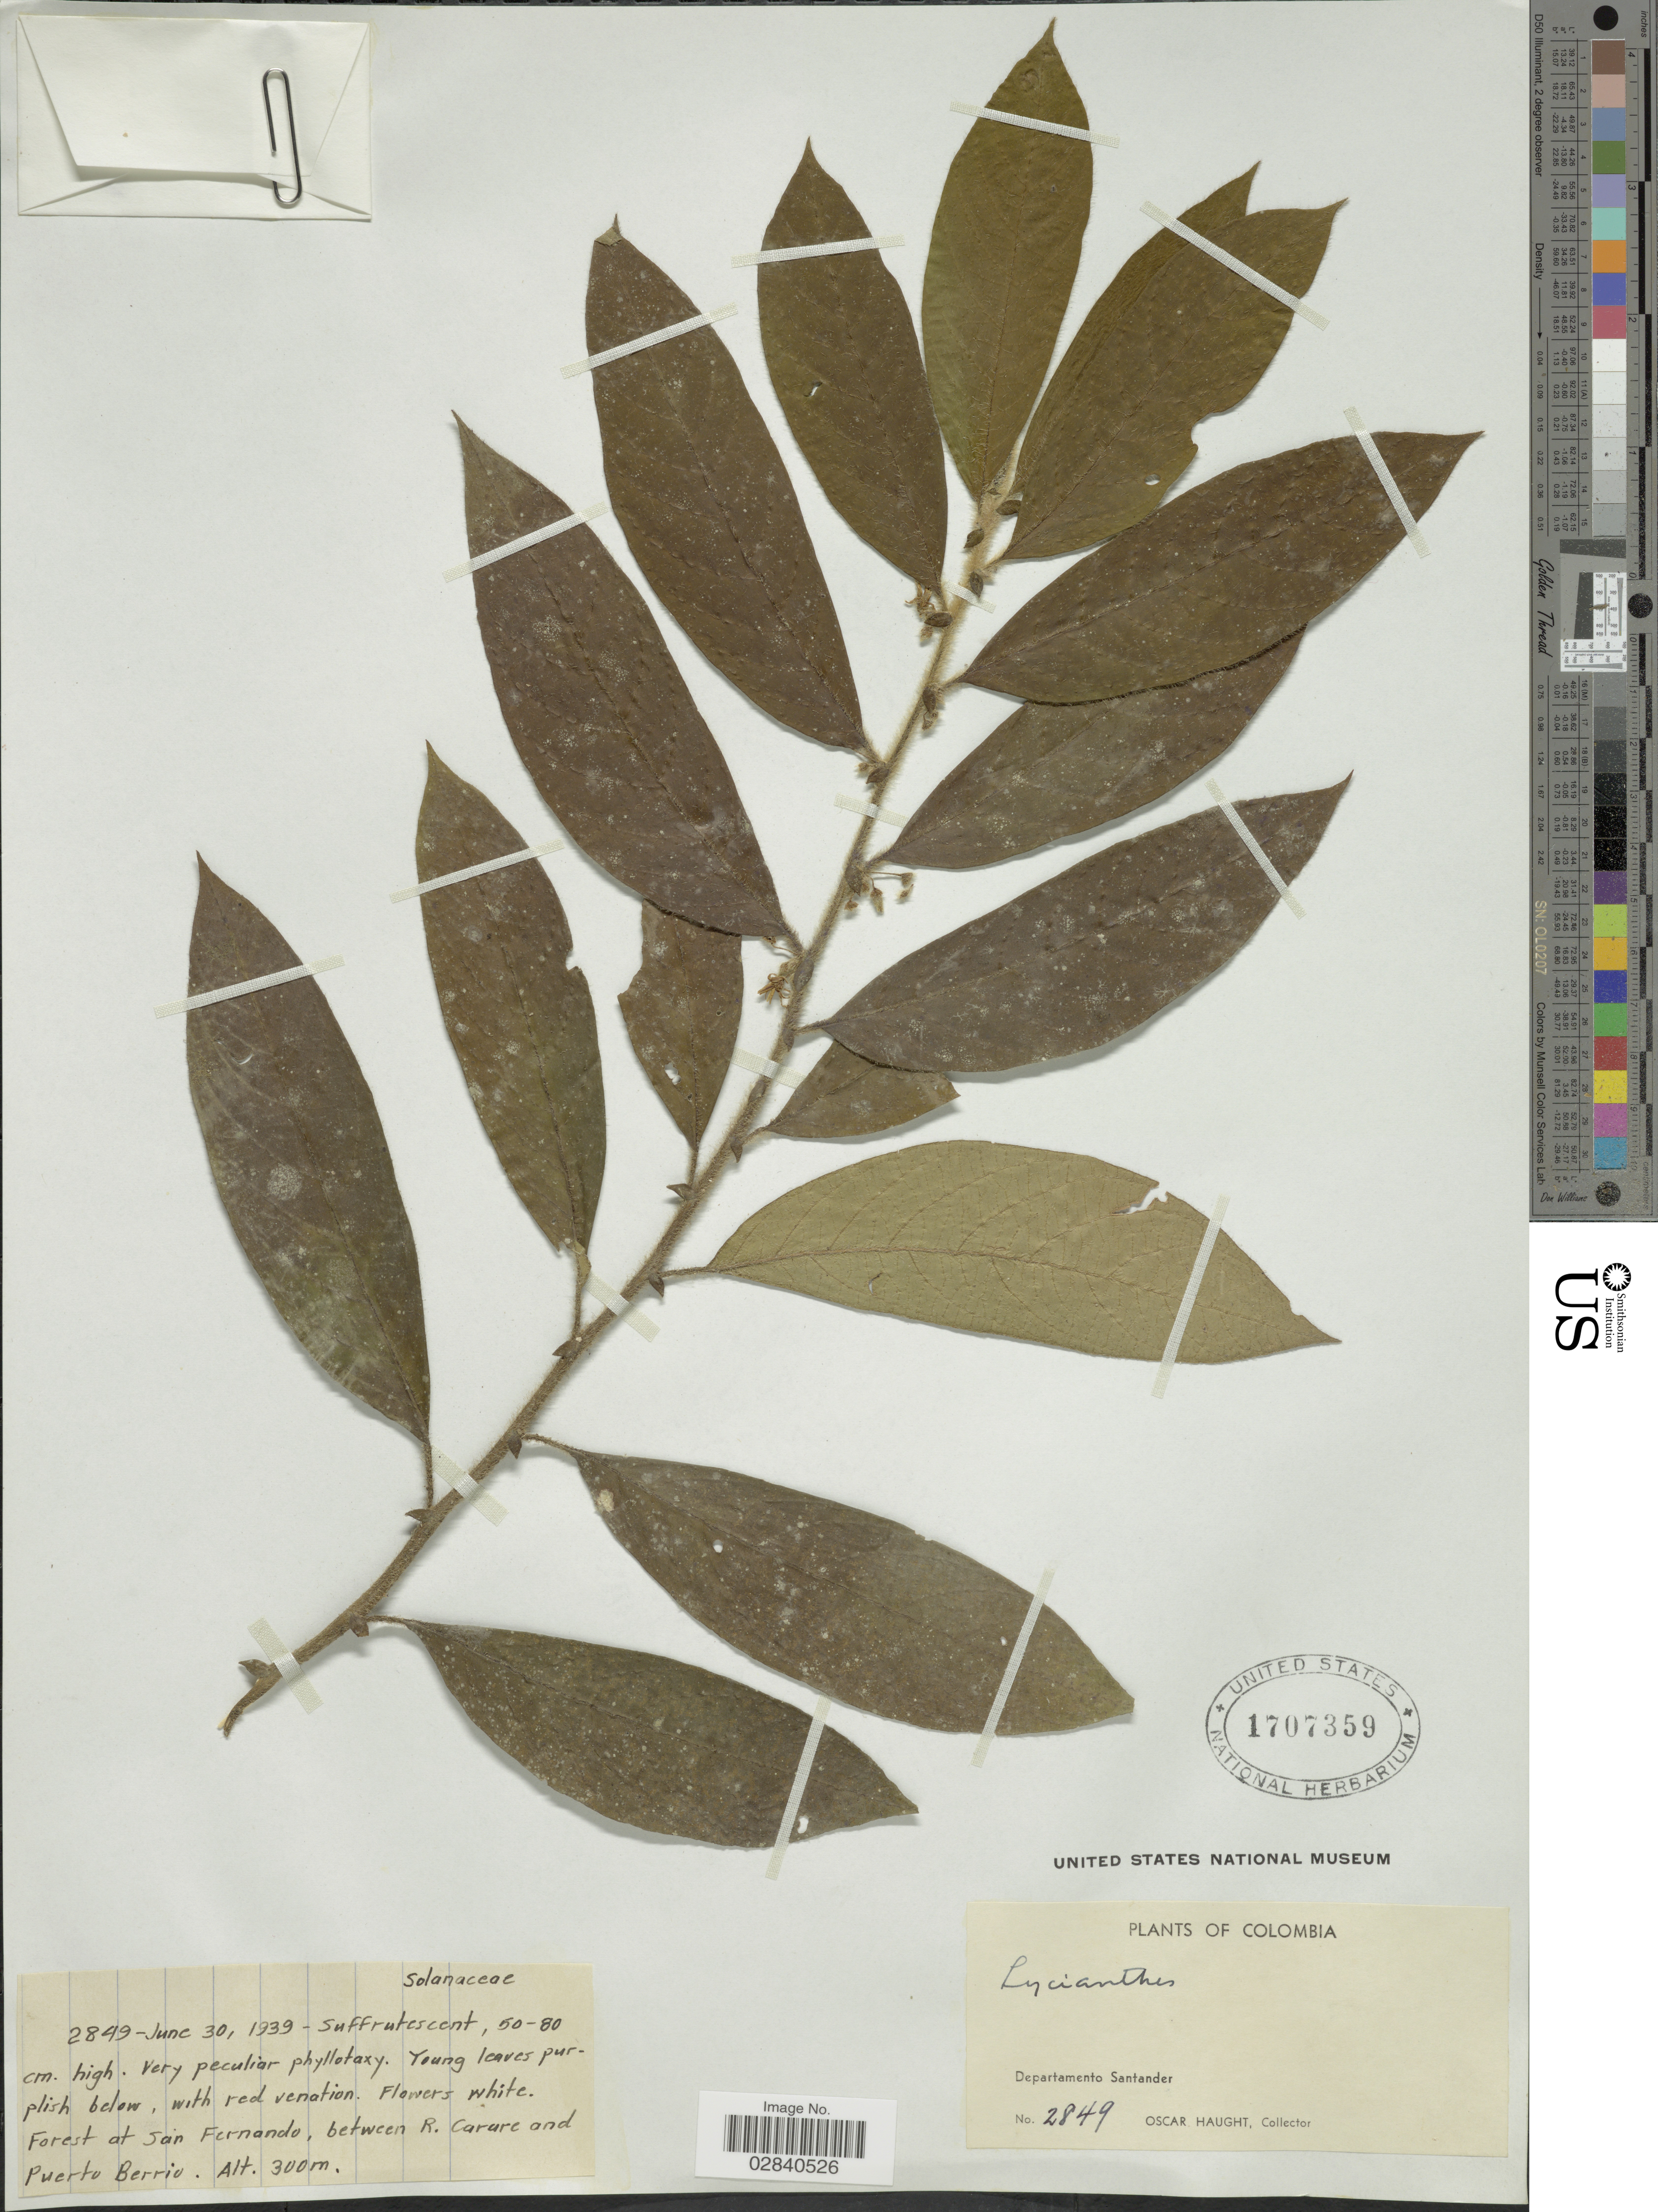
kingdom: Plantae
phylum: Tracheophyta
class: Magnoliopsida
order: Solanales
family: Solanaceae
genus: Lycianthes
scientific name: Lycianthes sp.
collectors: O. Haught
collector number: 2849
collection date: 1939-06-30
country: Colombia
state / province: Santander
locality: Departamento Santander, Forest at San Fernando, between R. Carare and Puerto Berrio.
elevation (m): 300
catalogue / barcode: US 1707359